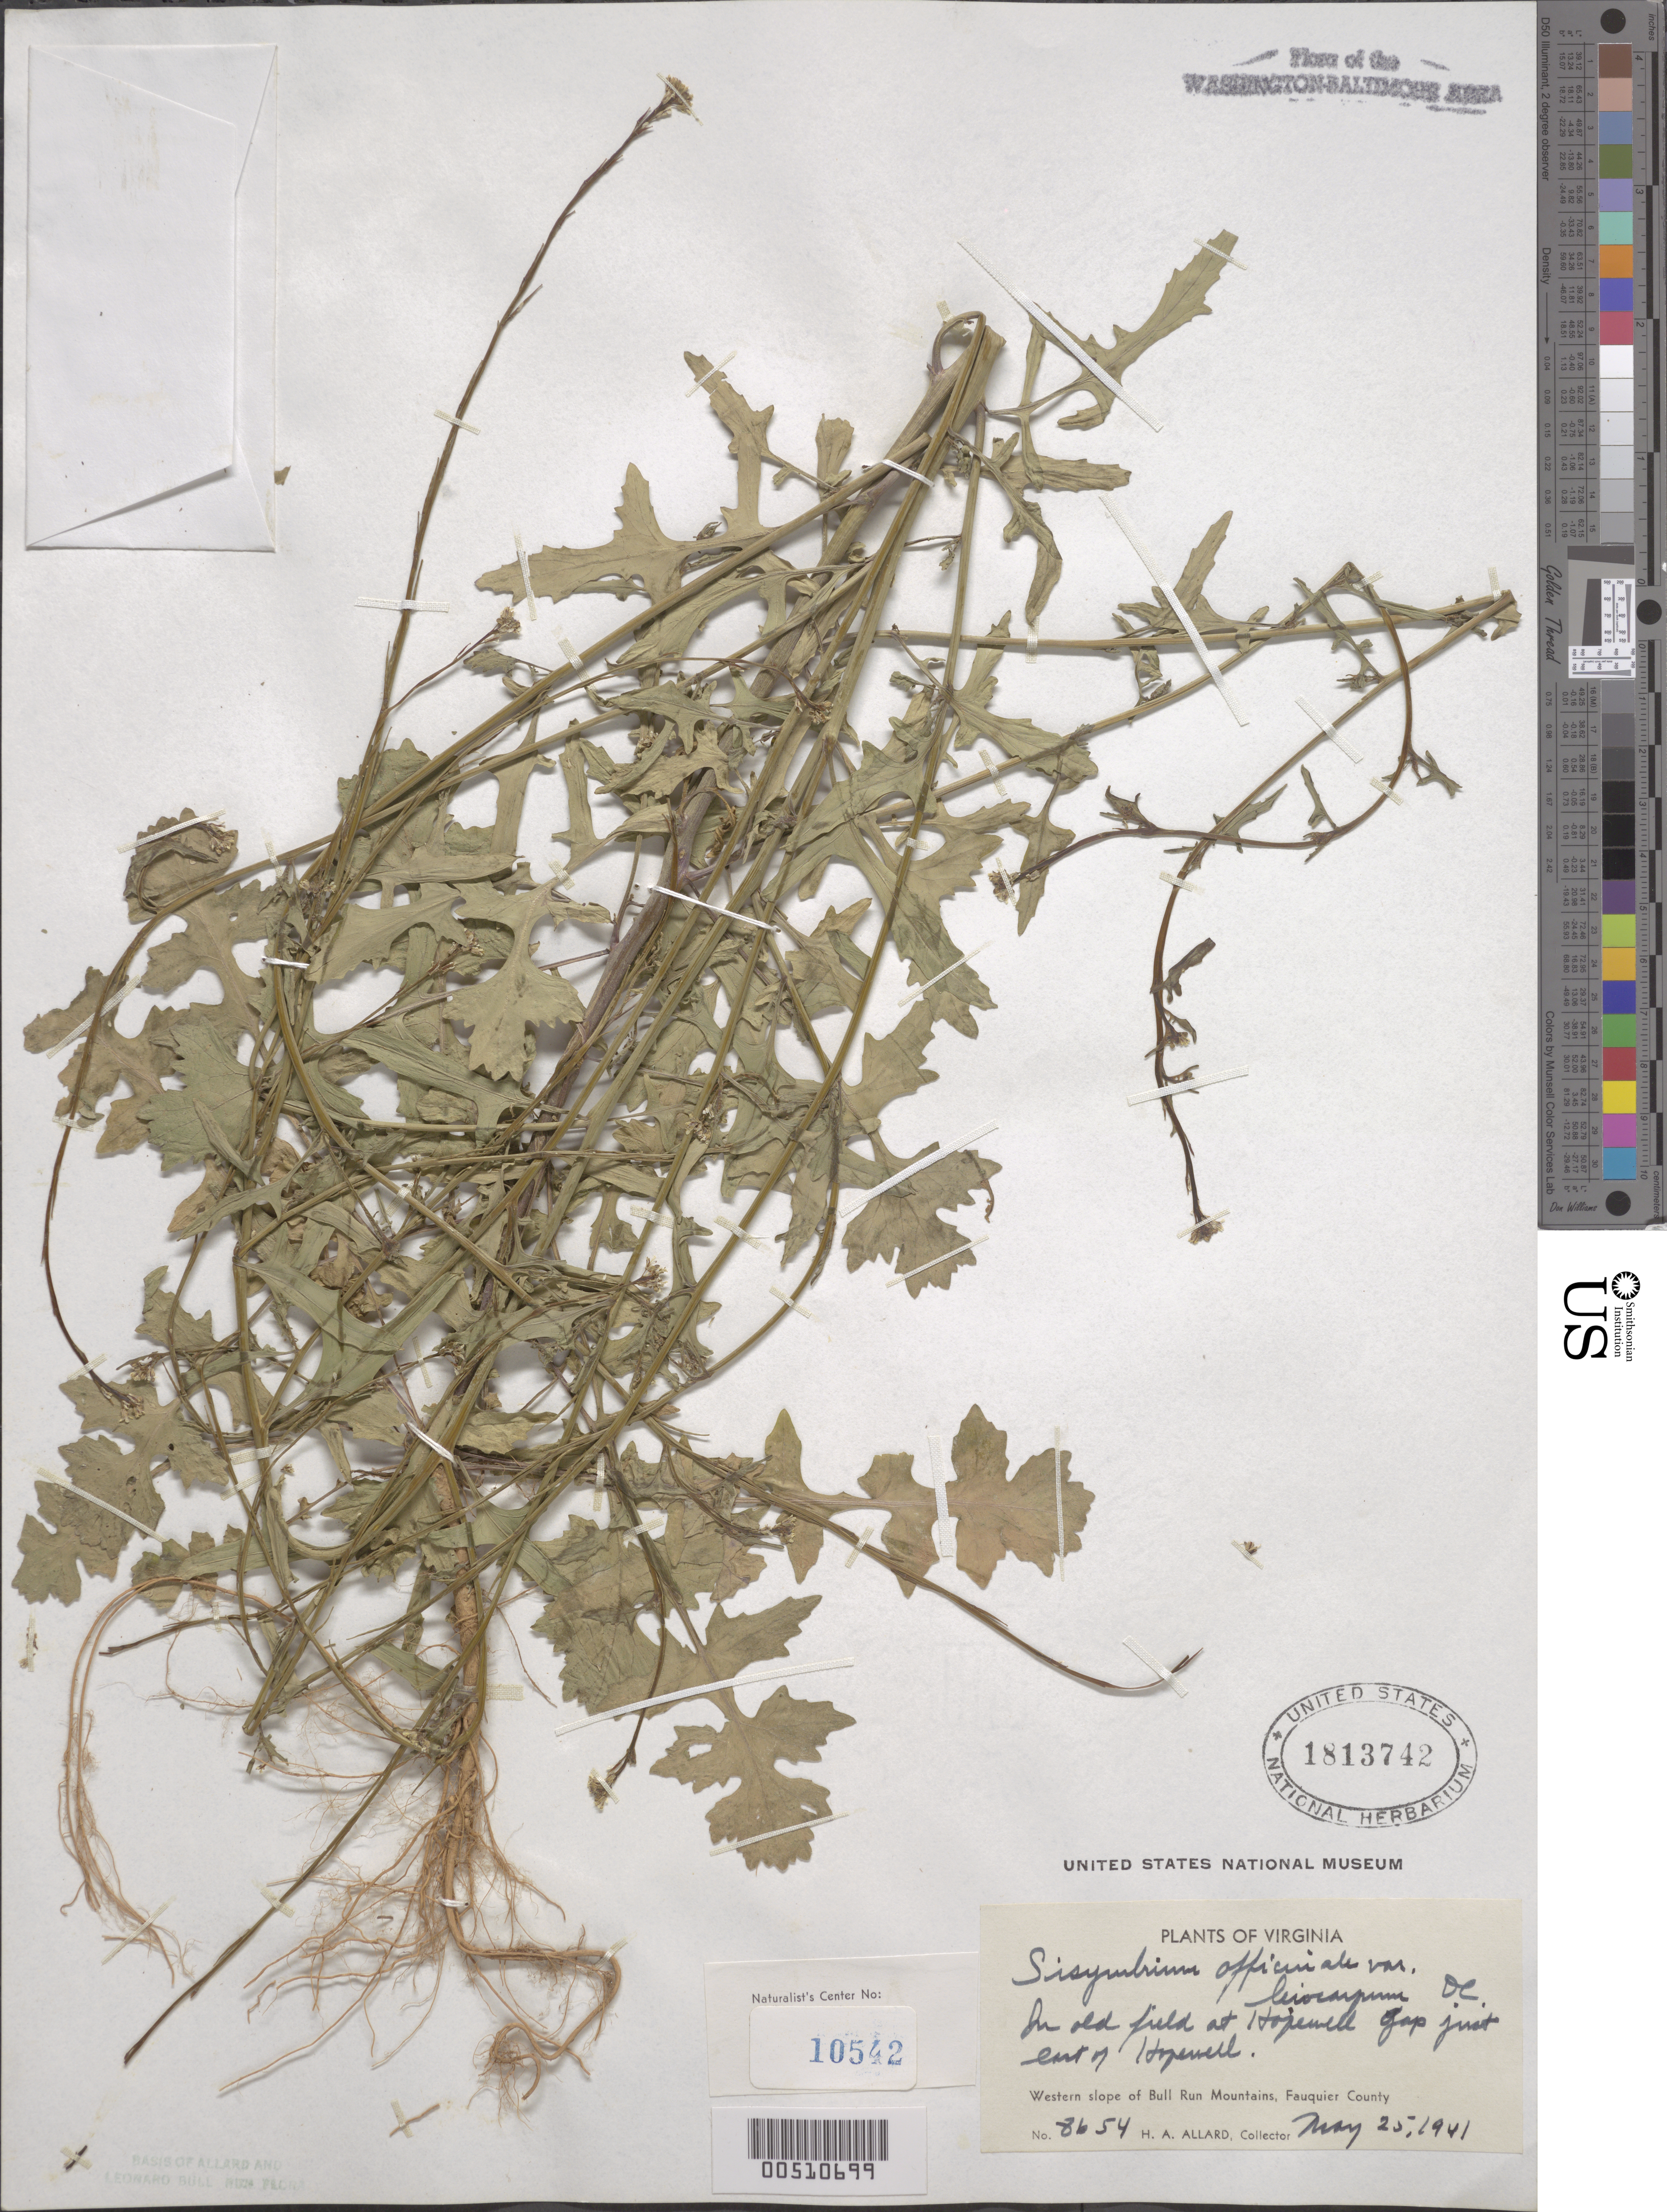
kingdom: Plantae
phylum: Tracheophyta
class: Magnoliopsida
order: Brassicales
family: Brassicaceae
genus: Sisymbrium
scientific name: Sisymbrium officinale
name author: (L.) Scop.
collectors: H. A. Allard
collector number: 8654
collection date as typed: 25 May 1941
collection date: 1941-05-25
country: United States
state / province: Virginia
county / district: Fauquier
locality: Hopewell Gap, E of Hopewell, W slope of Bull Run Mts. Bull Run Mts.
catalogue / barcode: US 1813742